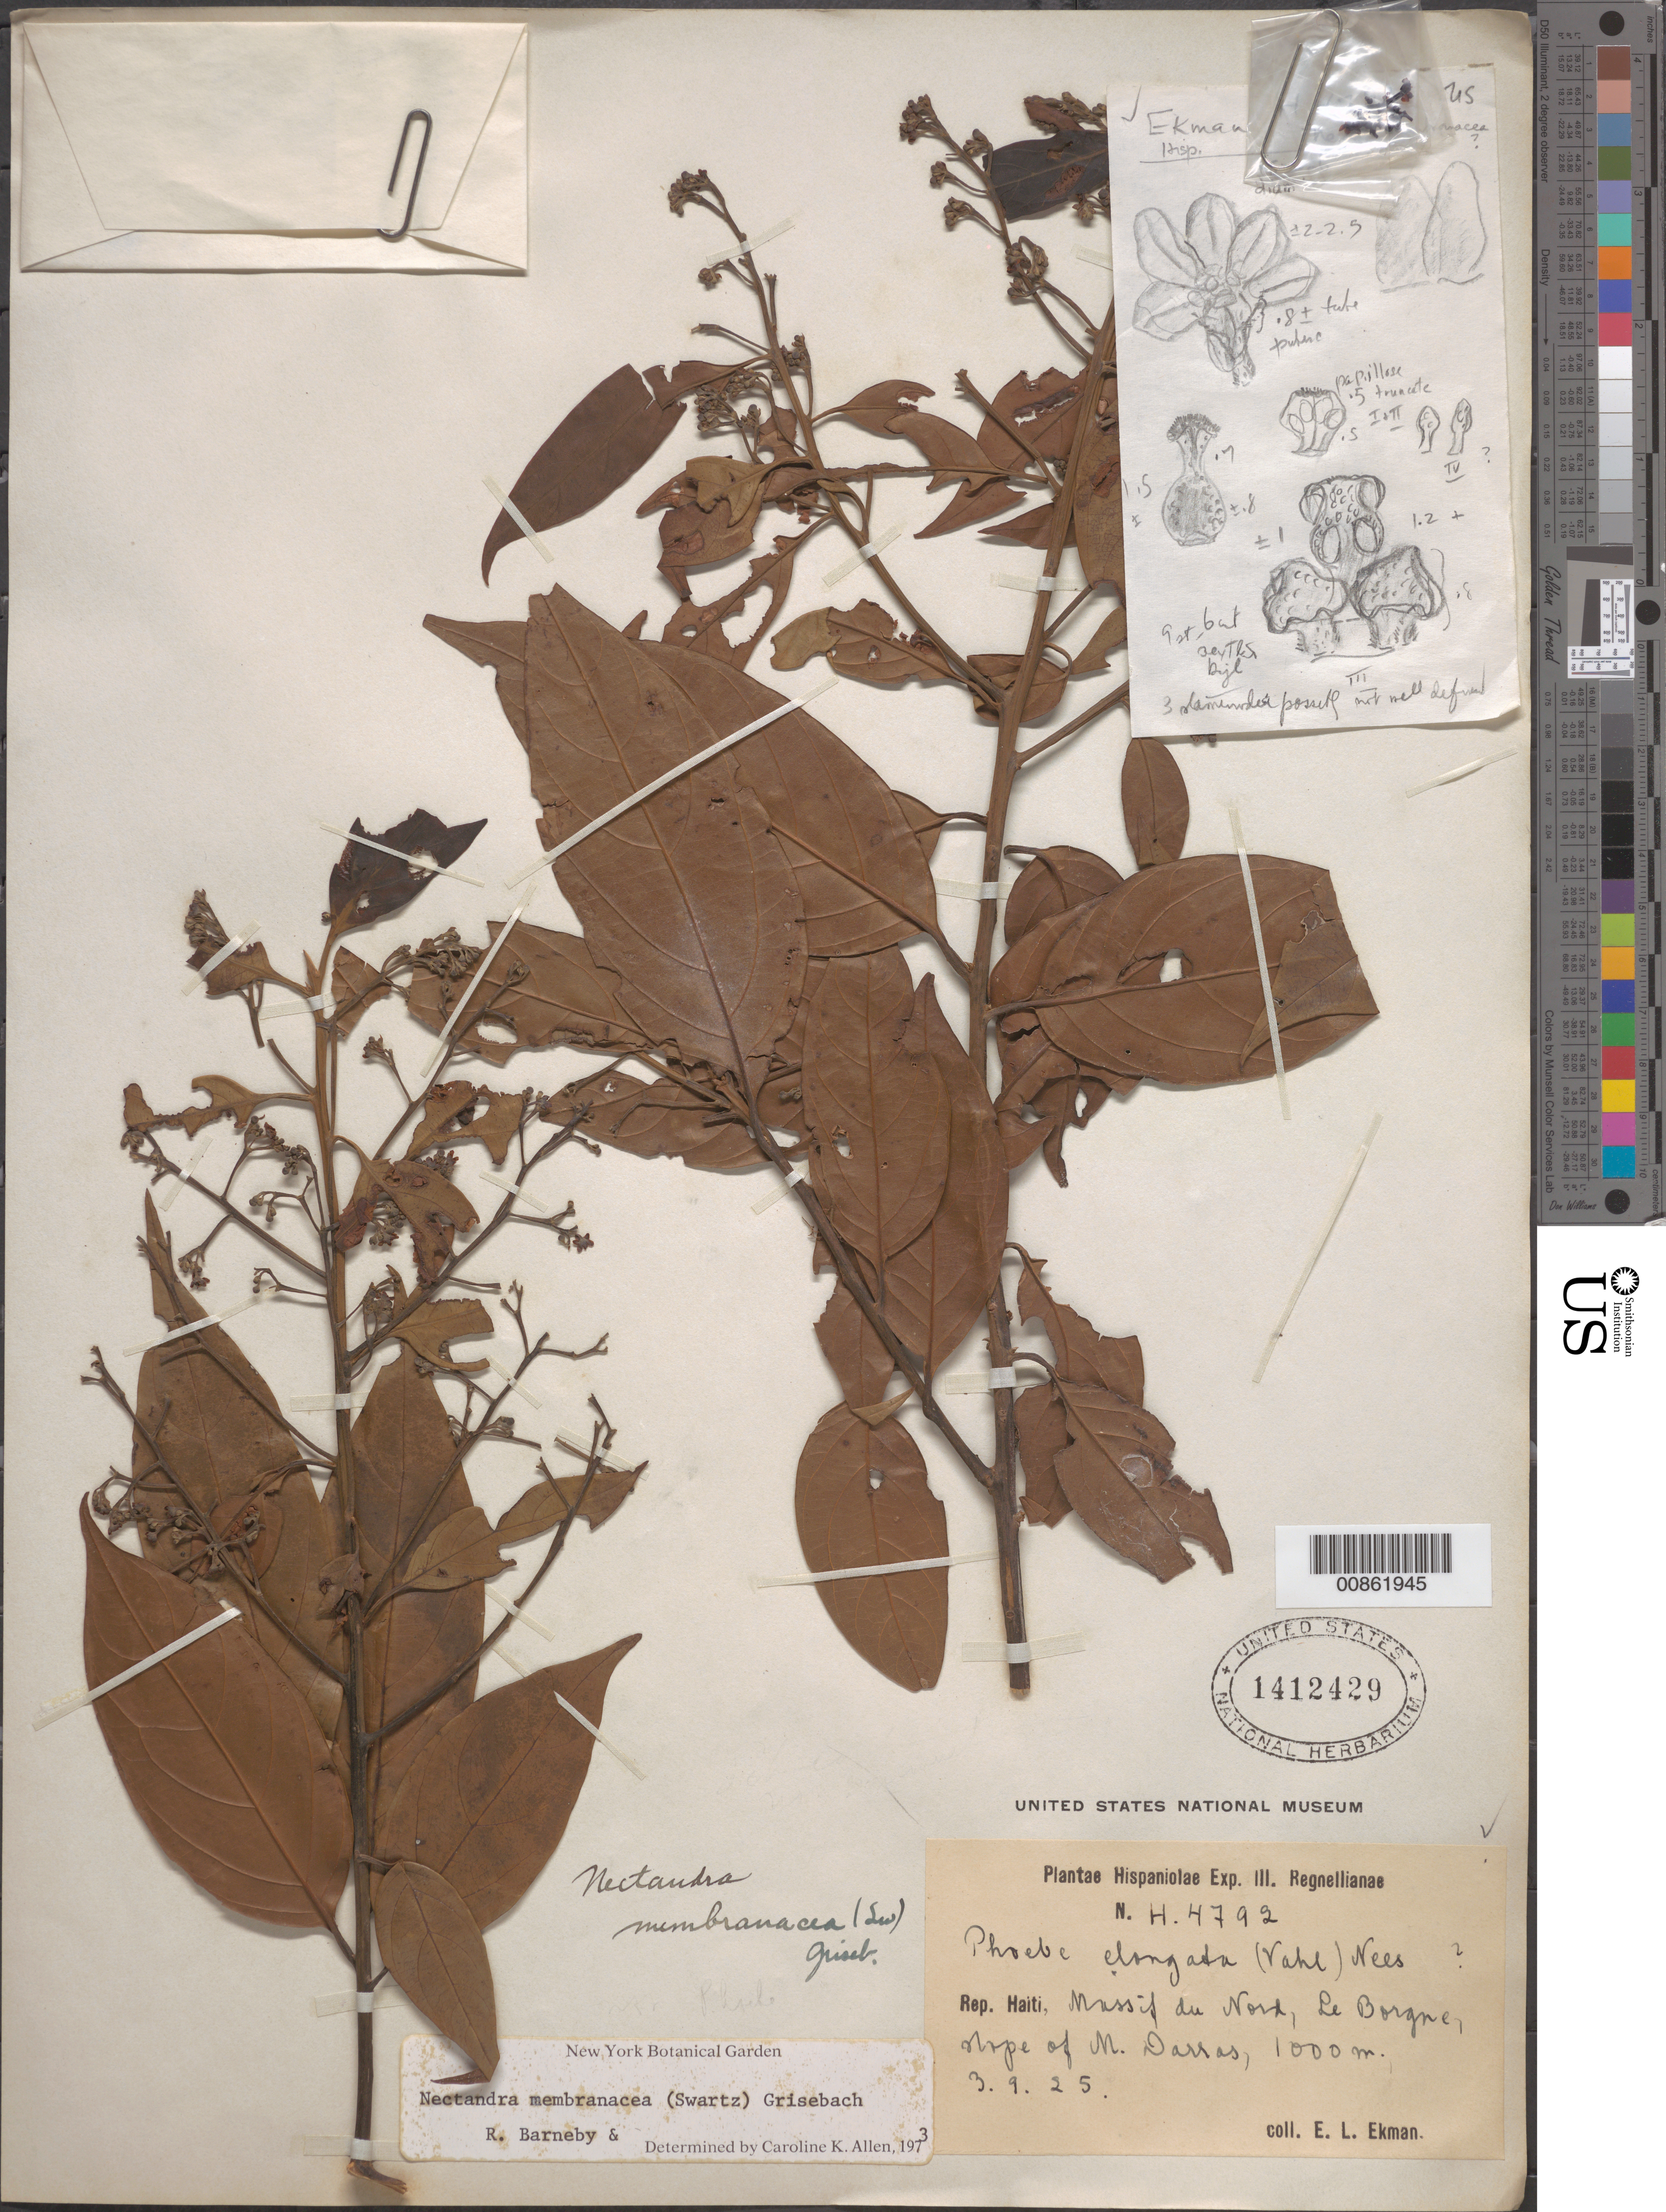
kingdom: Plantae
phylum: Tracheophyta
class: Magnoliopsida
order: Laurales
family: Lauraceae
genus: Nectandra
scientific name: Nectandra membranacea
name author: (Sw.) Griseb.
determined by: Barneby, R. C.; Allen, C. K.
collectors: E. L. Ekman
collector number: H 4792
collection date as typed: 03 Sep 1925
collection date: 1925-09-03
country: Haiti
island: Hispaniola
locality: Massif du Nord, Le Borgne, slope of M. Darras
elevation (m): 1000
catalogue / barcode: US 1412429